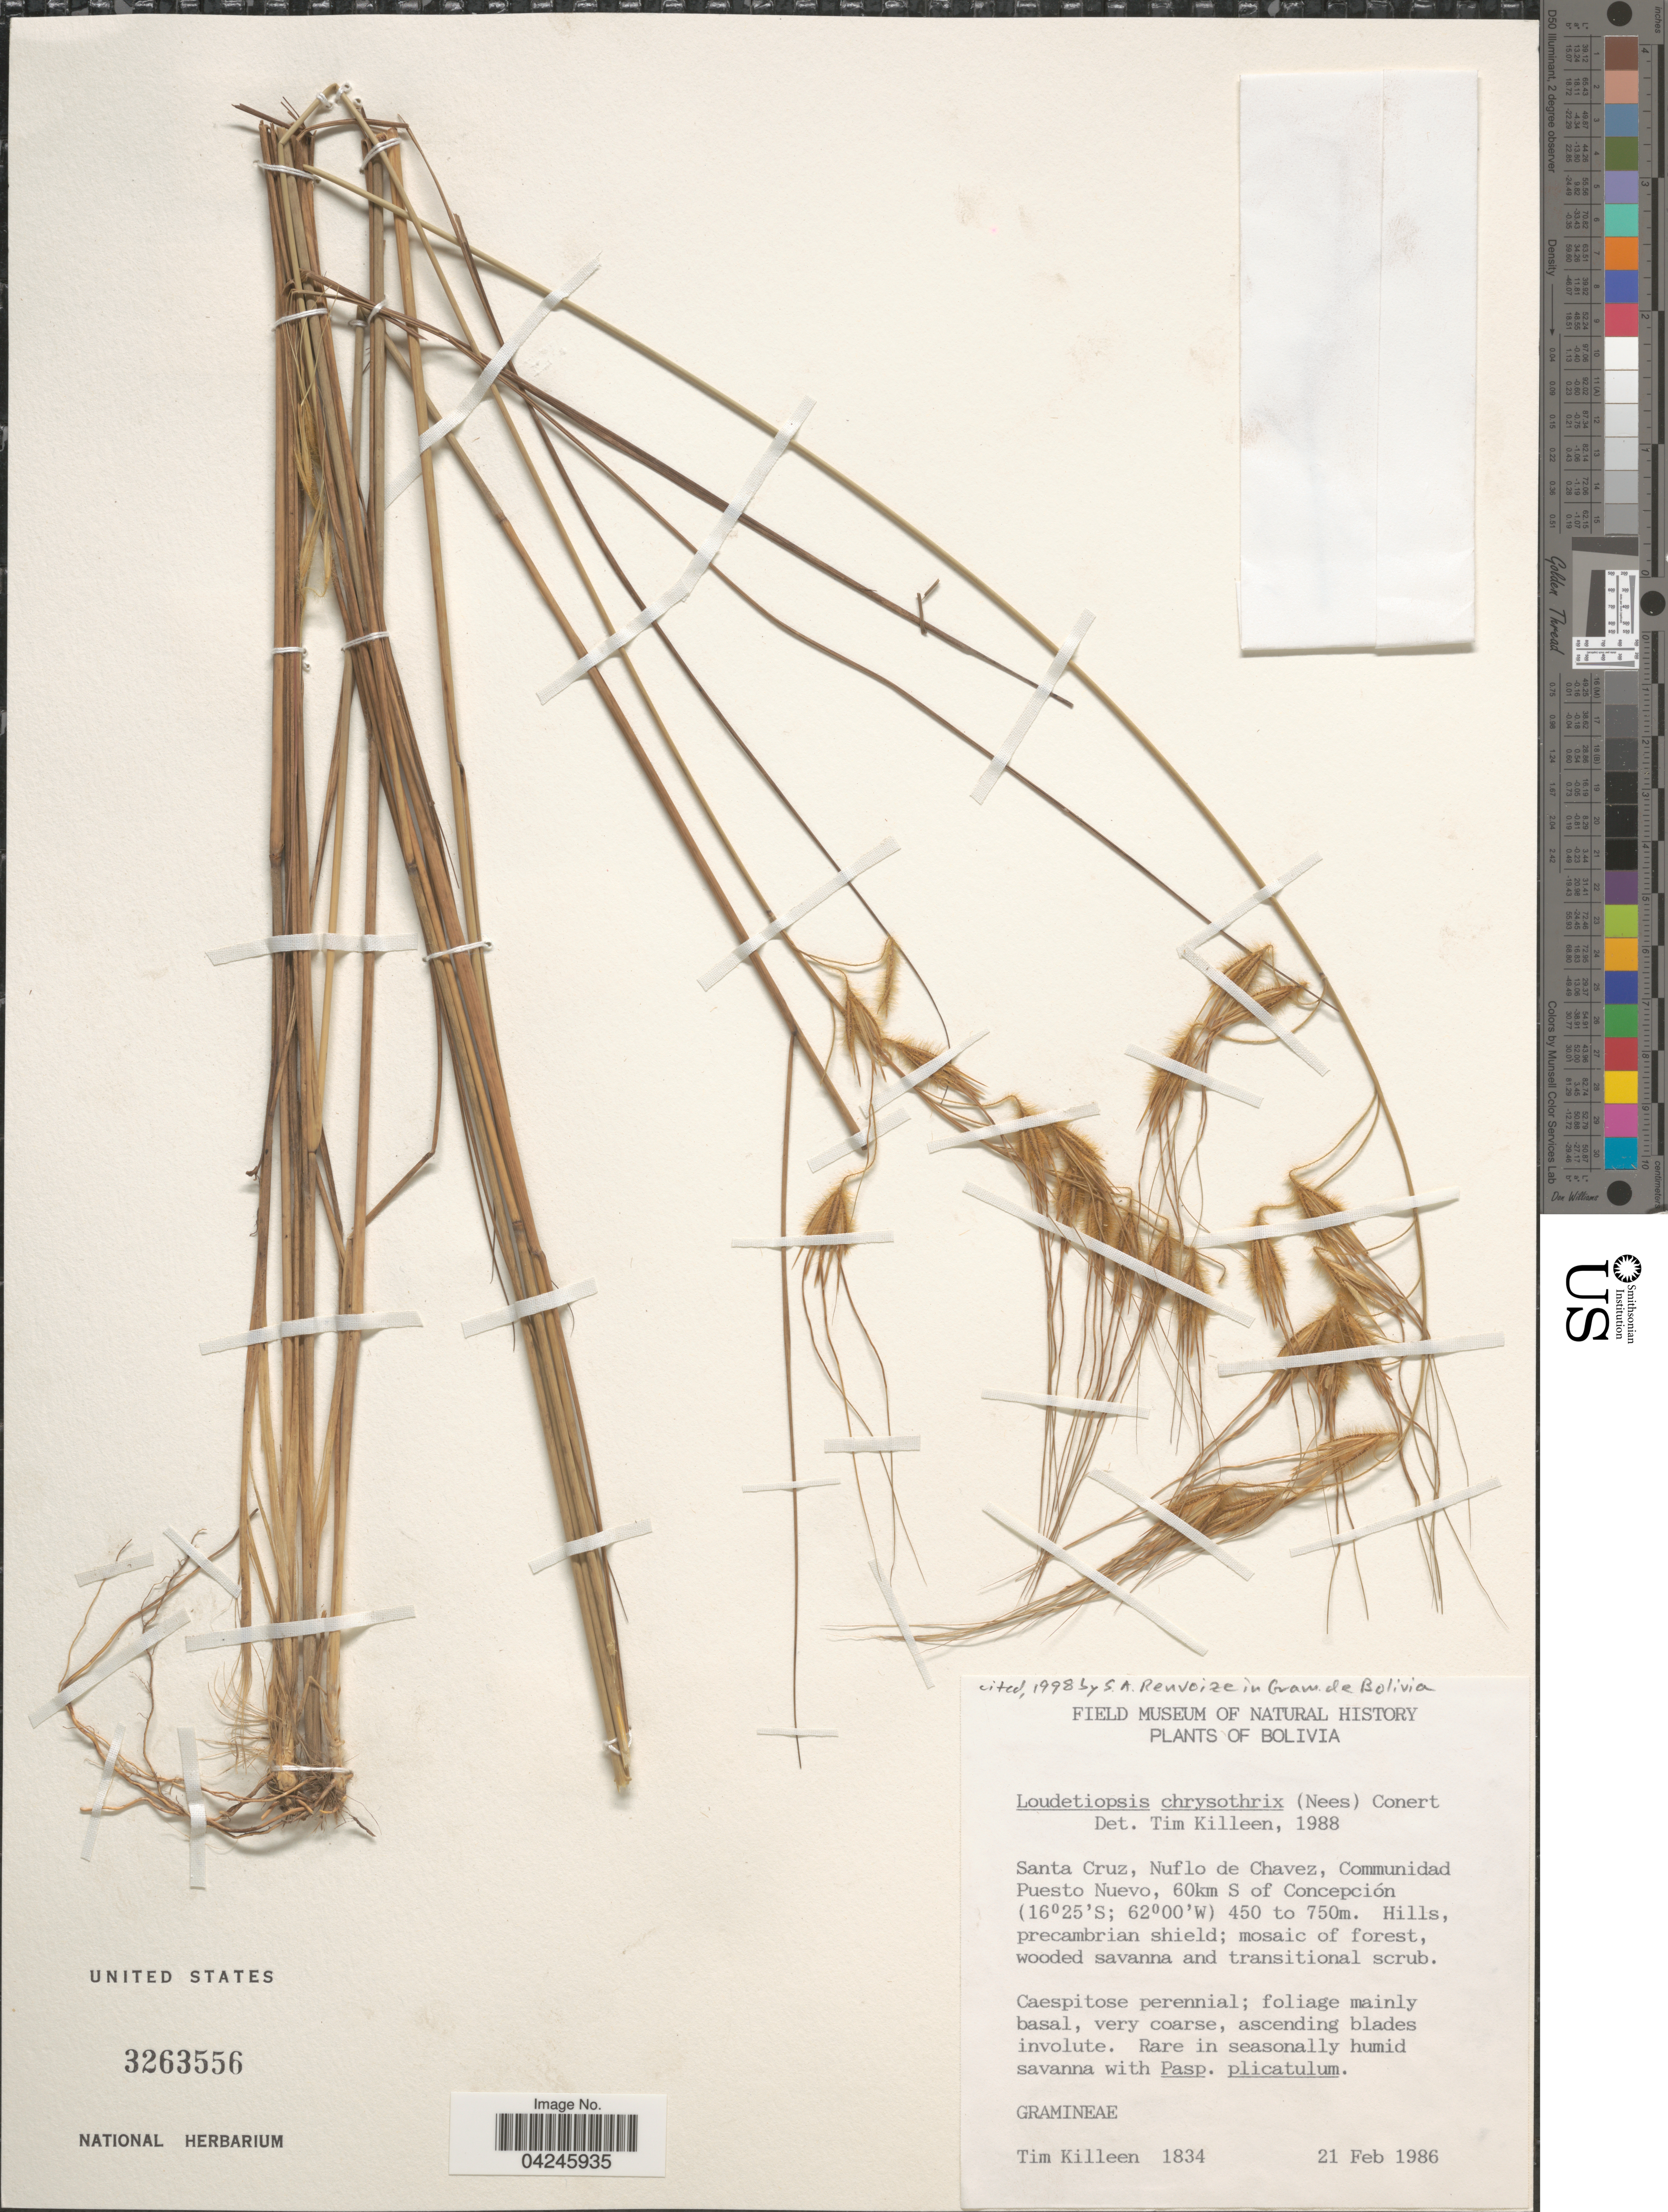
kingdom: Plantae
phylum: Tracheophyta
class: Liliopsida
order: Poales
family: Poaceae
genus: Loudetiopsis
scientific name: Loudetiopsis chrysothrix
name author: (Nees) Conert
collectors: T. J. Killeen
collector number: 1834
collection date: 1986-02-21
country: Bolivia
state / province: Santa Cruz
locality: Nuflo de Chavez, Communidad Puesto Nuevo, 60km S of Concepción. Hills, precambrian shield; mosaic forest, wooded savanna and transitional scrub.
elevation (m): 450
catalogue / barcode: US 3263556